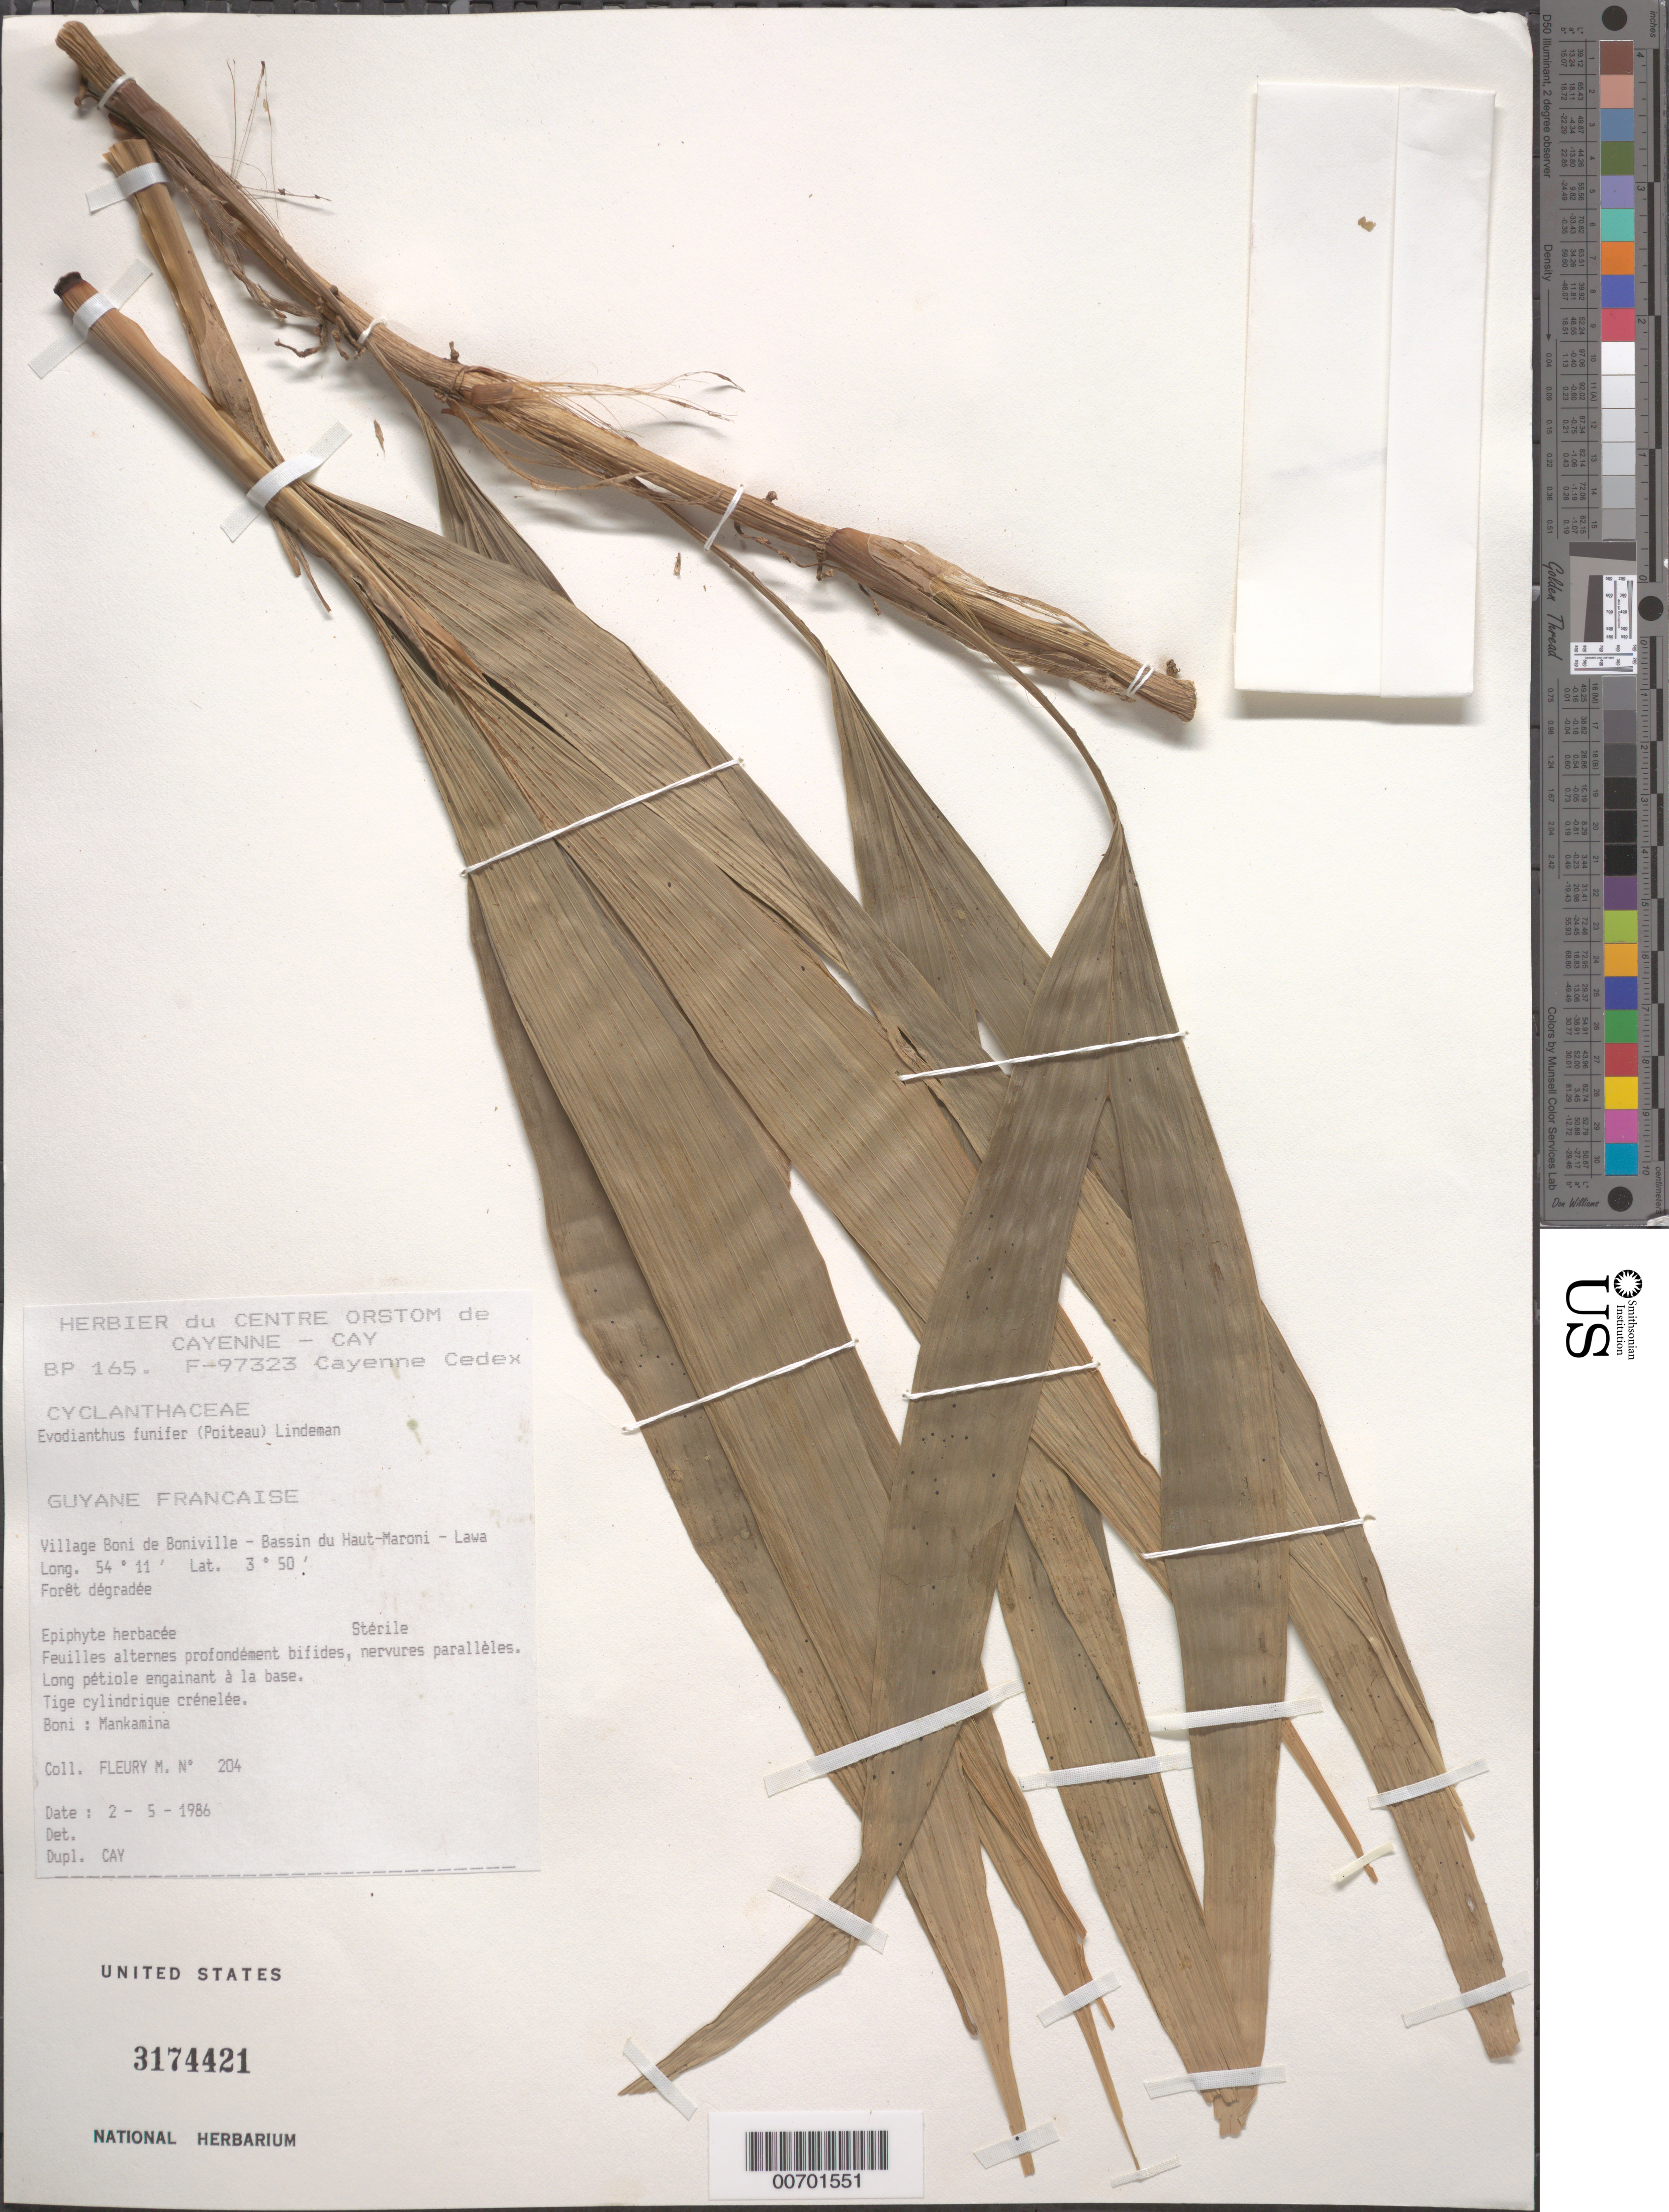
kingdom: Plantae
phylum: Tracheophyta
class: Liliopsida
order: Pandanales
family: Cyclanthaceae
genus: Evodianthus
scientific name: Evodianthus funifer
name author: (Poit.) Lindm.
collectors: M. Fleury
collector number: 204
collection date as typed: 2-May-86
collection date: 1986-05-02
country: French Guiana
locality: Village Boni de Boniville, Bassin du Haut-Maroni-Lawa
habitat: Disturbed forest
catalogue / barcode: US 3174421